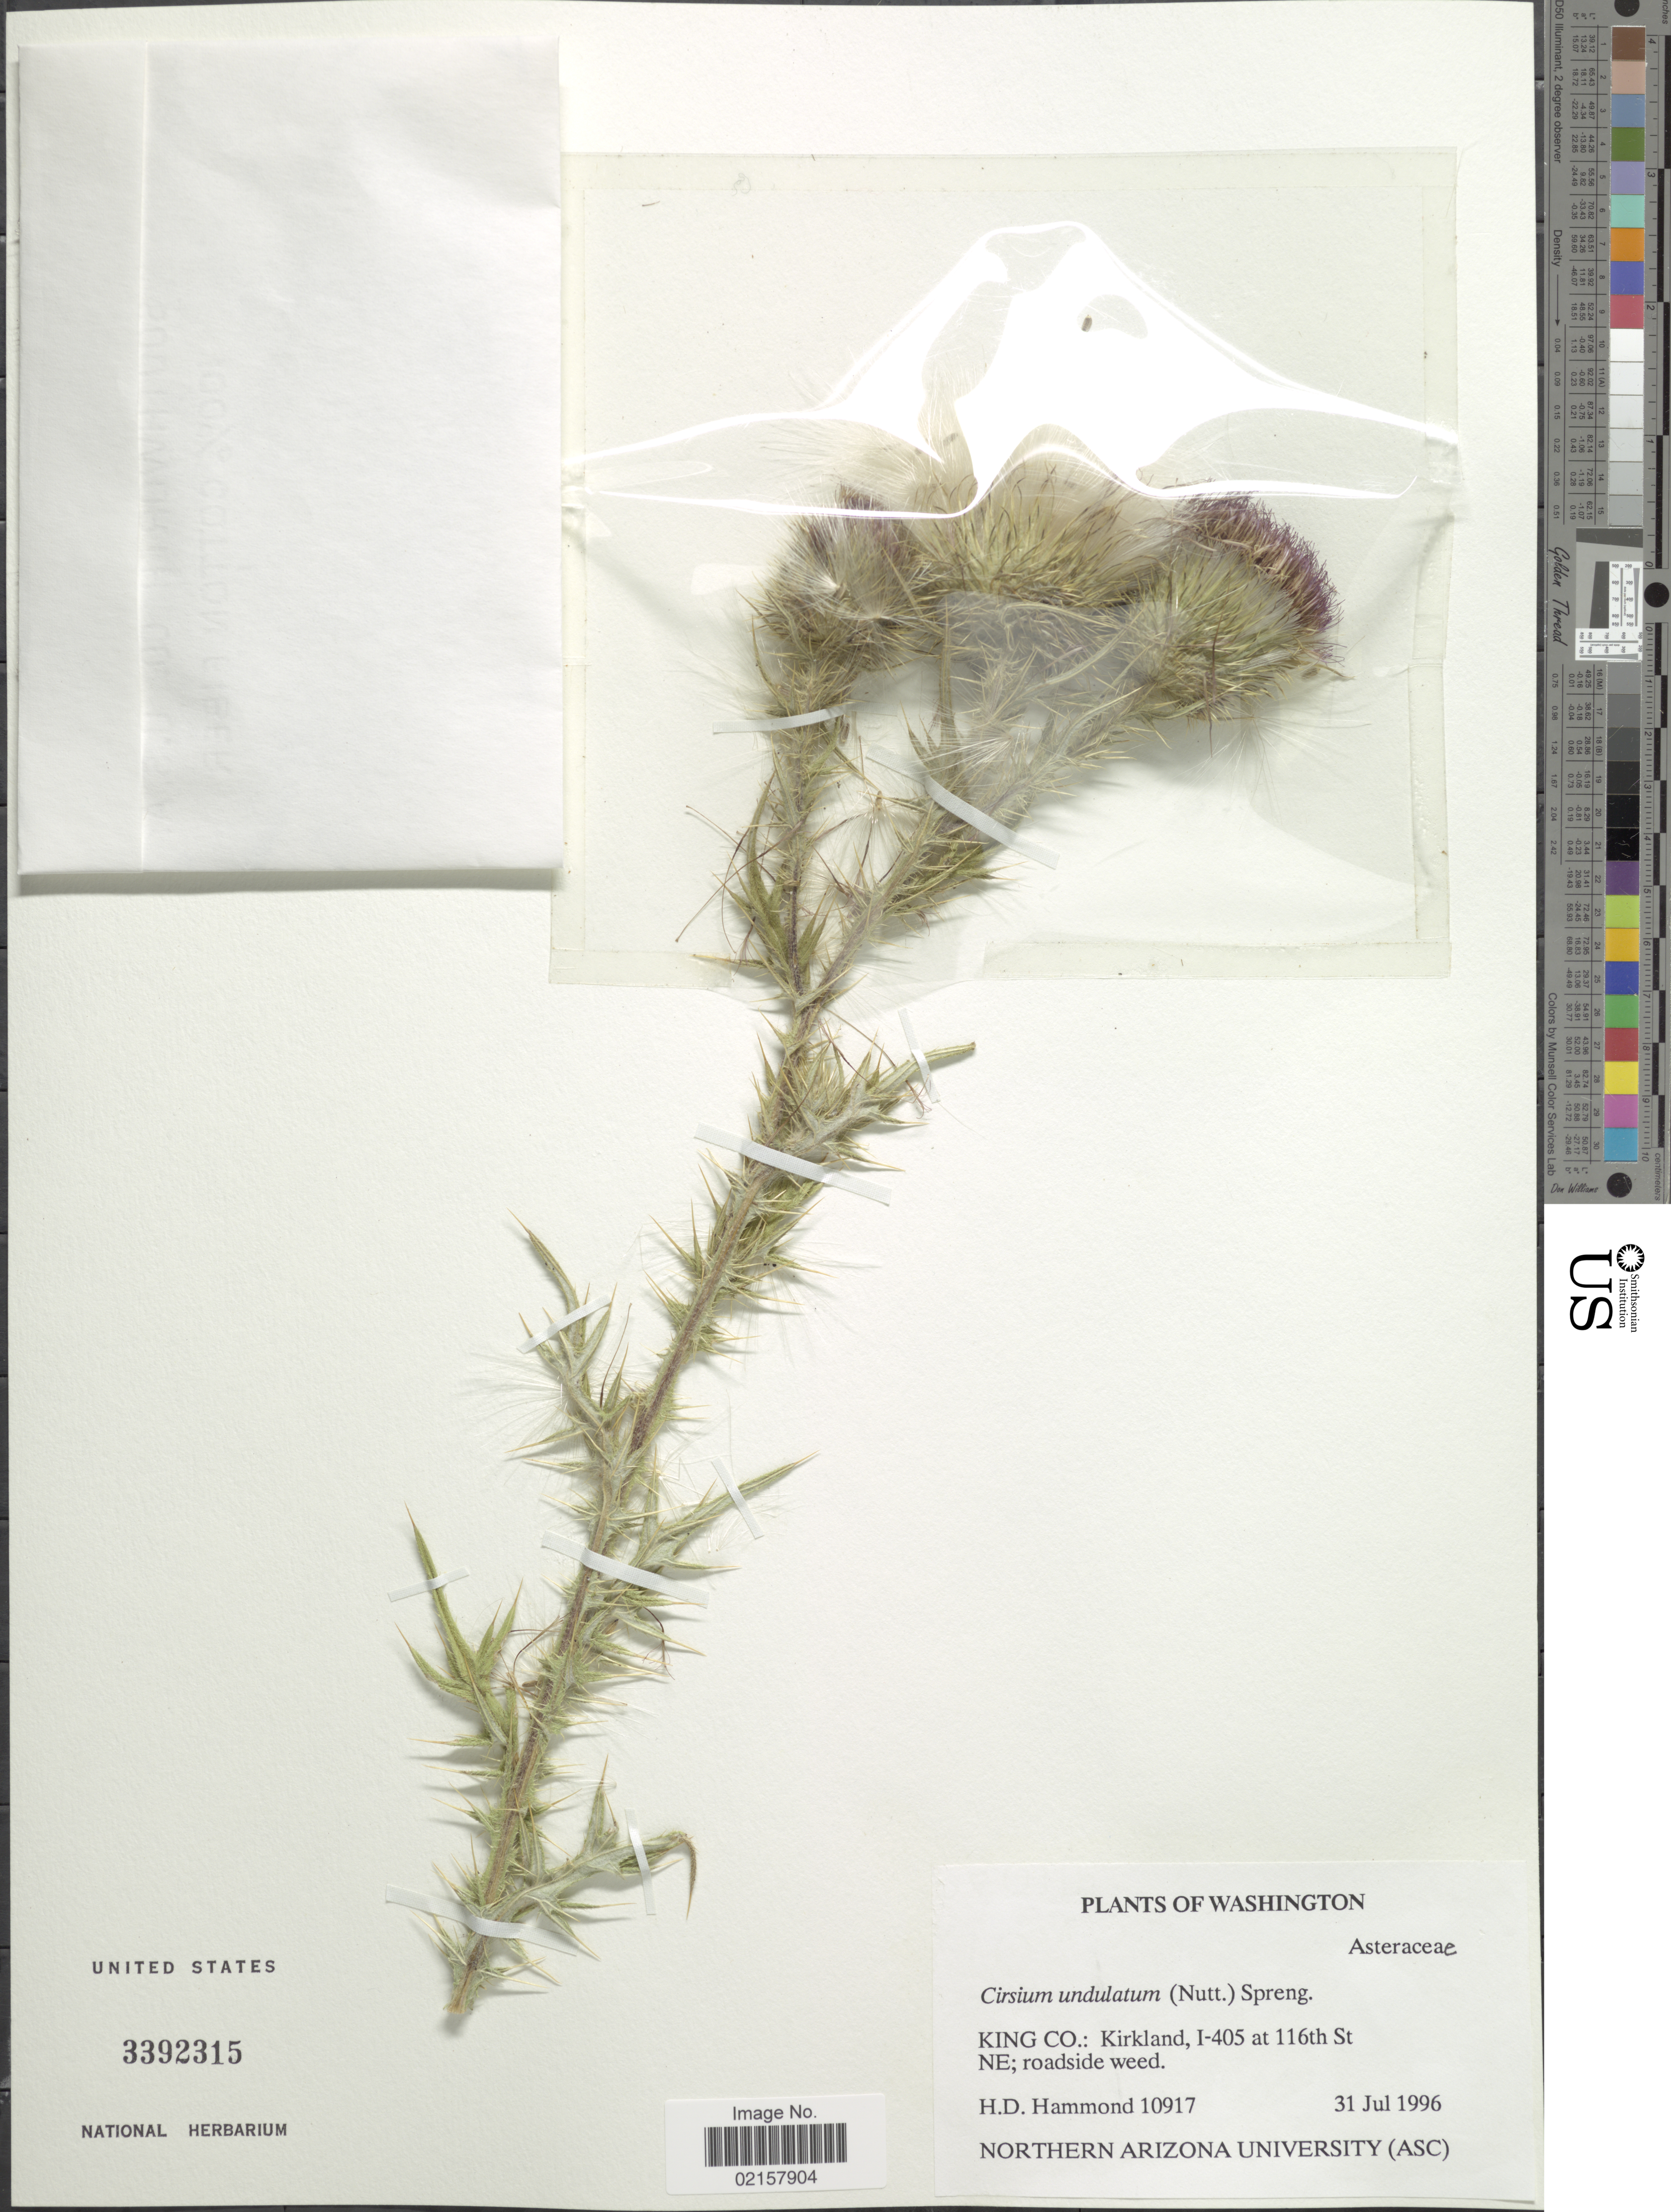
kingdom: Plantae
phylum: Tracheophyta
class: Magnoliopsida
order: Asterales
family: Asteraceae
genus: Cirsium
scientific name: Cirsium undulatum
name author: (Nutt.) Spreng.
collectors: H. Hammond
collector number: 10917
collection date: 1996-07-31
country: United States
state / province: Washington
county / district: King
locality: King Co.: Kirkland, I-405 at 116th St NE; roadside weed.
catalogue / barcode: US 3392315